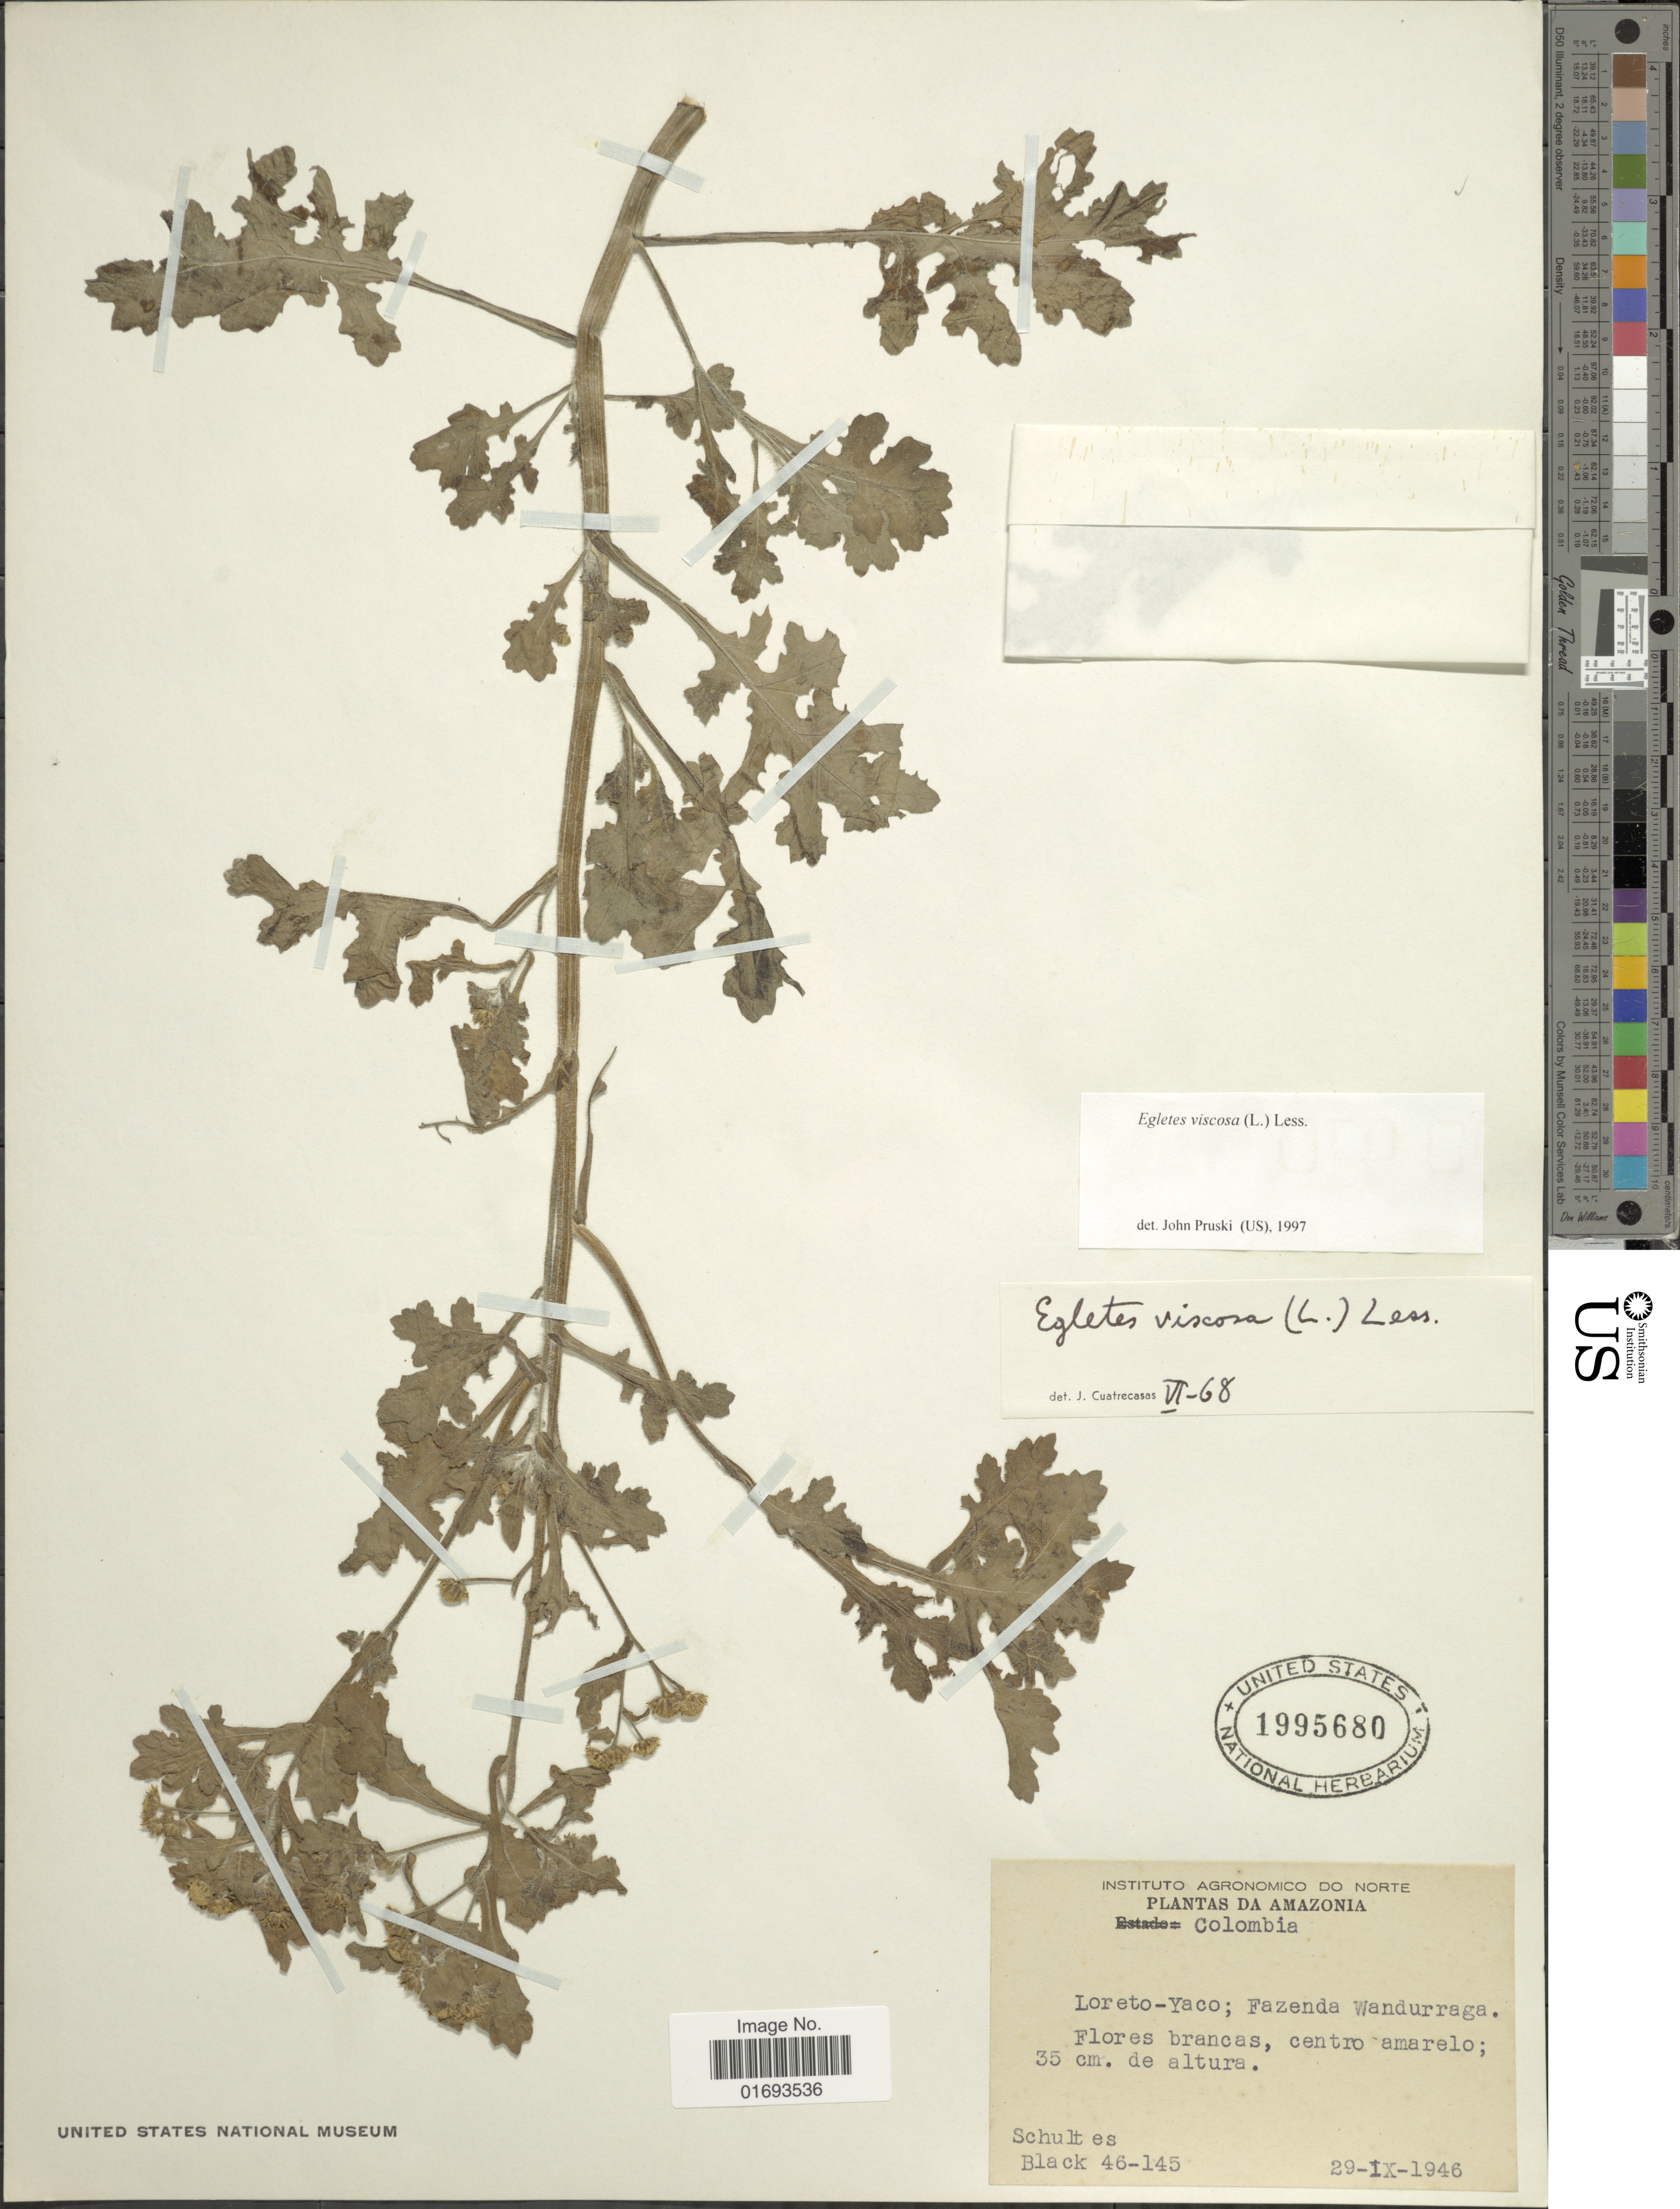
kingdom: Plantae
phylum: Tracheophyta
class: Magnoliopsida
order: Asterales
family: Asteraceae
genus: Egletes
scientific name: Egletes viscosa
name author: (L.) Less.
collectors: -- Schultes & -- Black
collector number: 46-145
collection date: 1946-09-29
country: Colombia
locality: Amazonia, Colombia. Loreto-Yaco; Fazenda Wandurraga.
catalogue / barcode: US 1995680